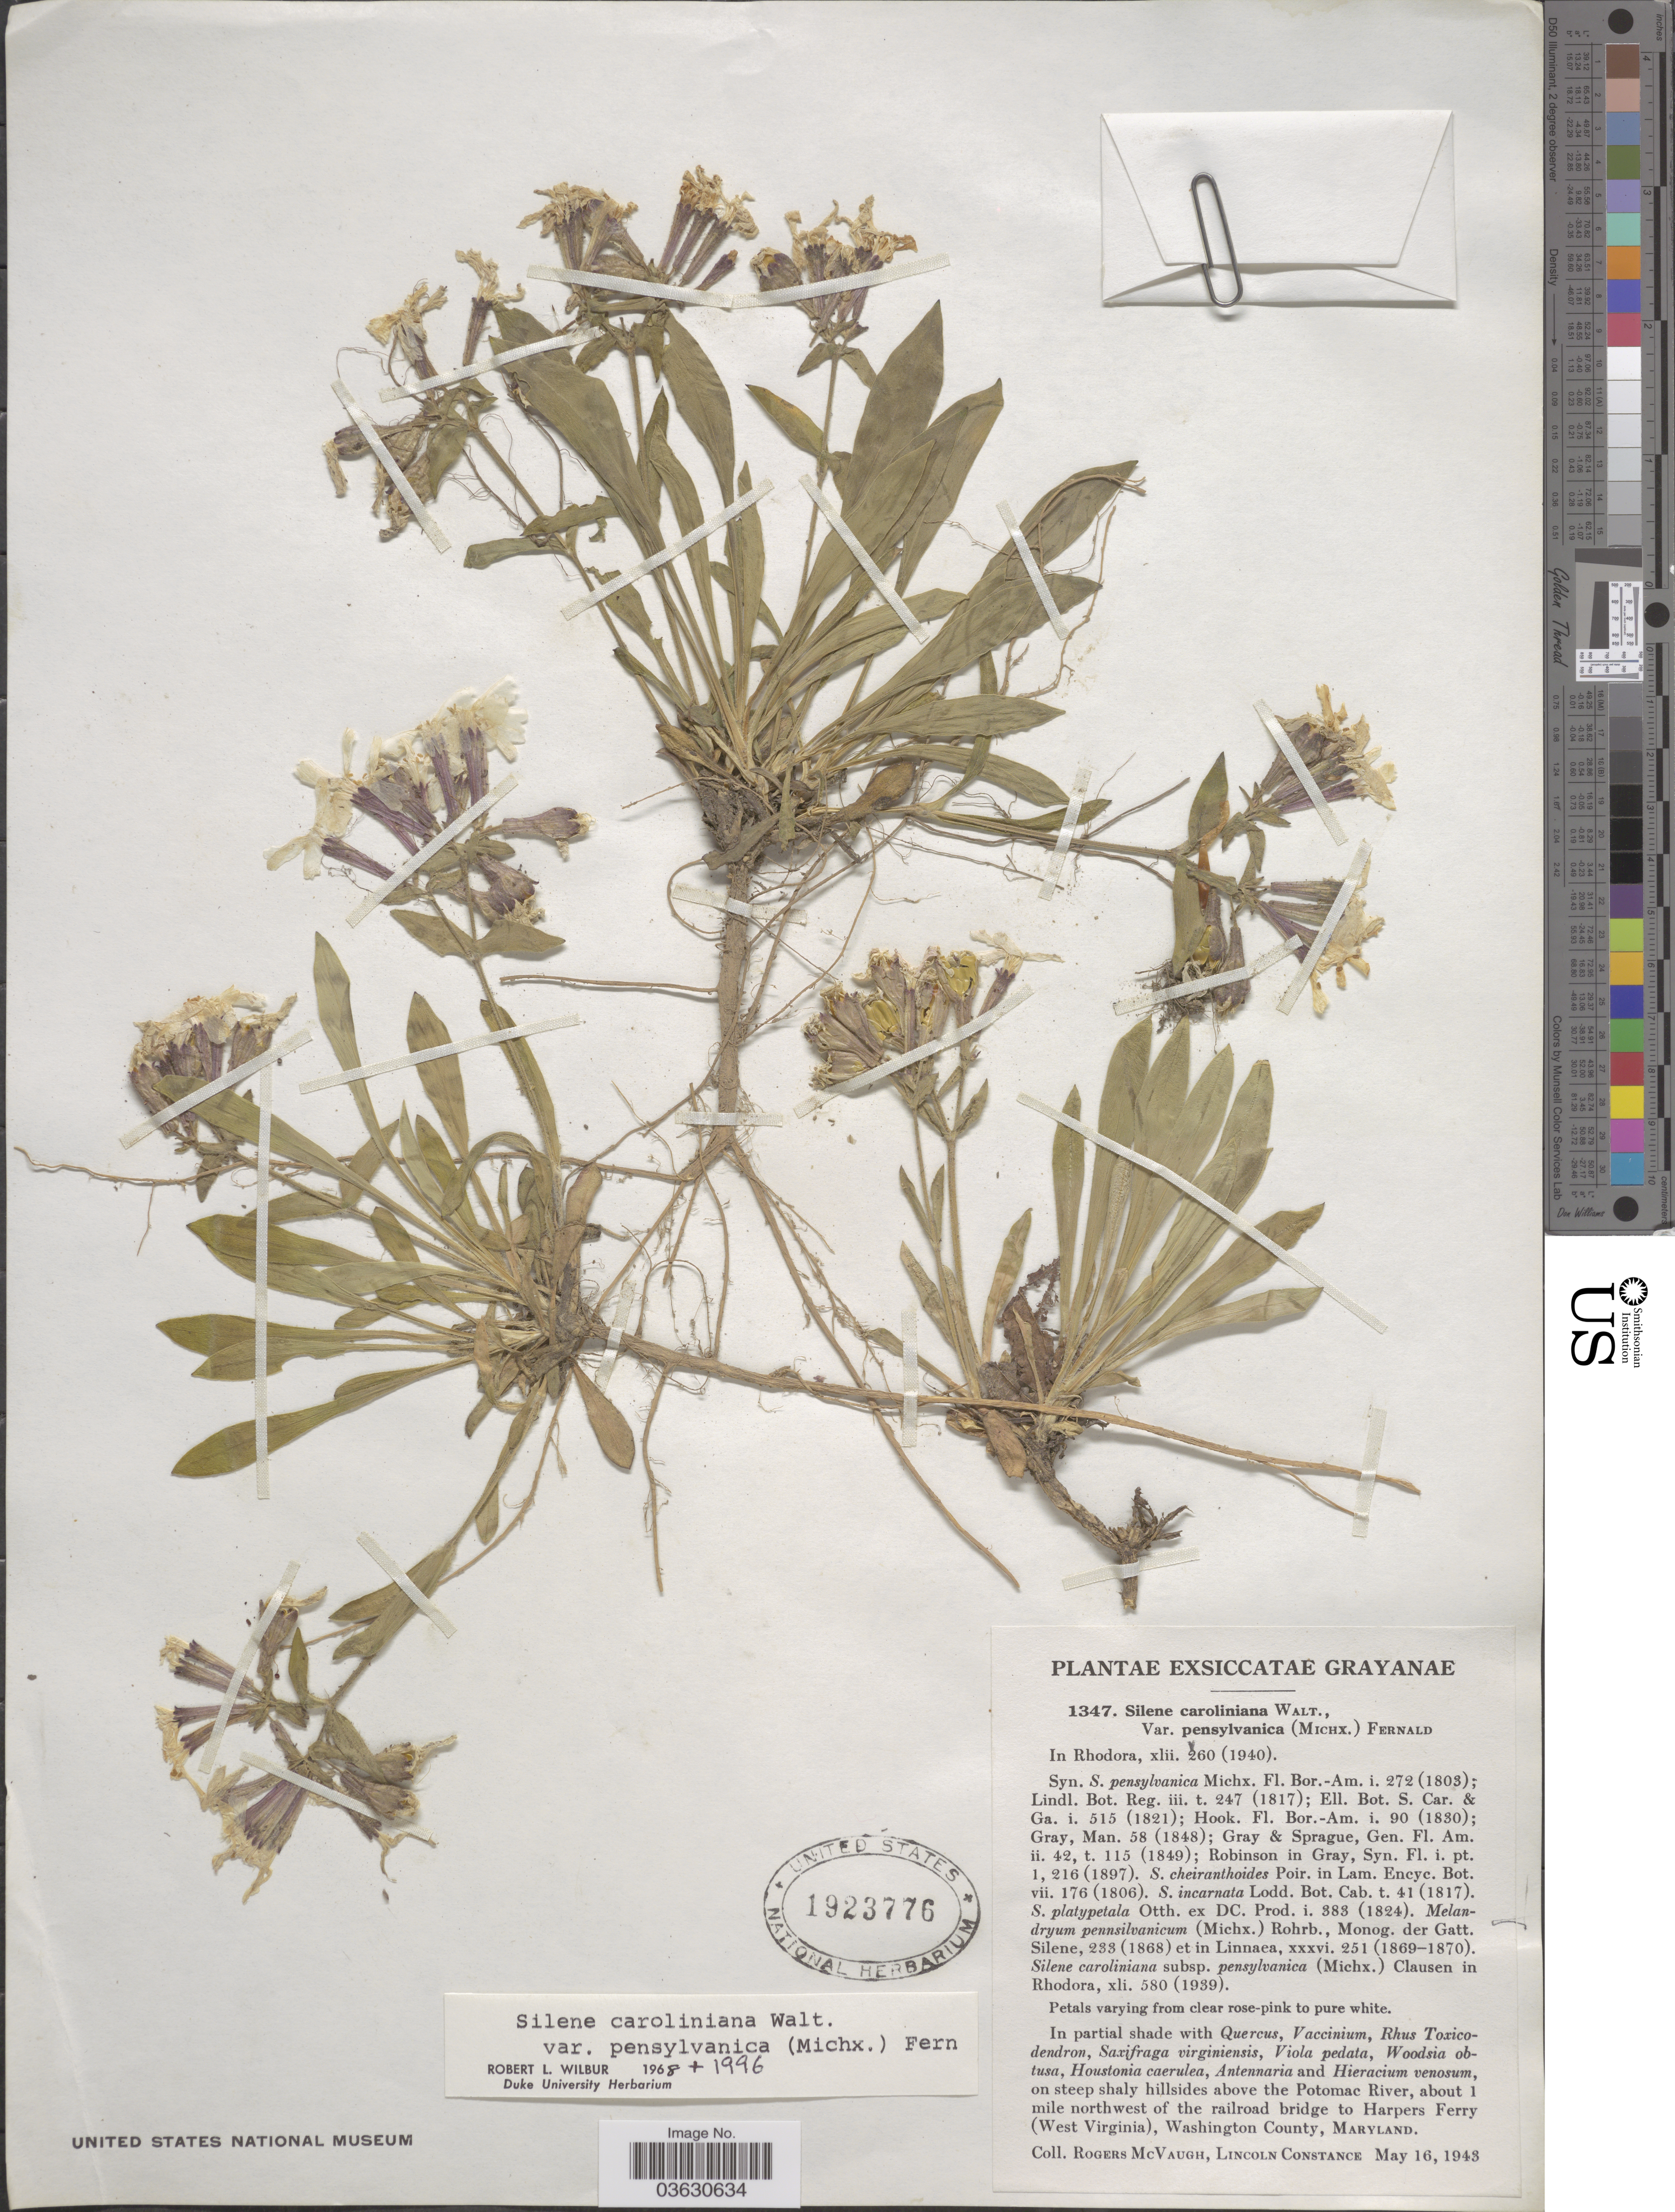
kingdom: Plantae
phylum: Tracheophyta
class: Magnoliopsida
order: Caryophyllales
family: Caryophyllaceae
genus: Silene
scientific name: Silene caroliniana var. pensylvanica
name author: (Michx.) Fernald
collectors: R. McVaugh & L. Constance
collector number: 1347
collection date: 1943-05-16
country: United States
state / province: Maryland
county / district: Washington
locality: On steep shaly hillsides above the Potomac River, about 1 mile northwest of the railroad bridge to Harpers Ferry (West Virginia), Washington County.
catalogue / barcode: US 1923776